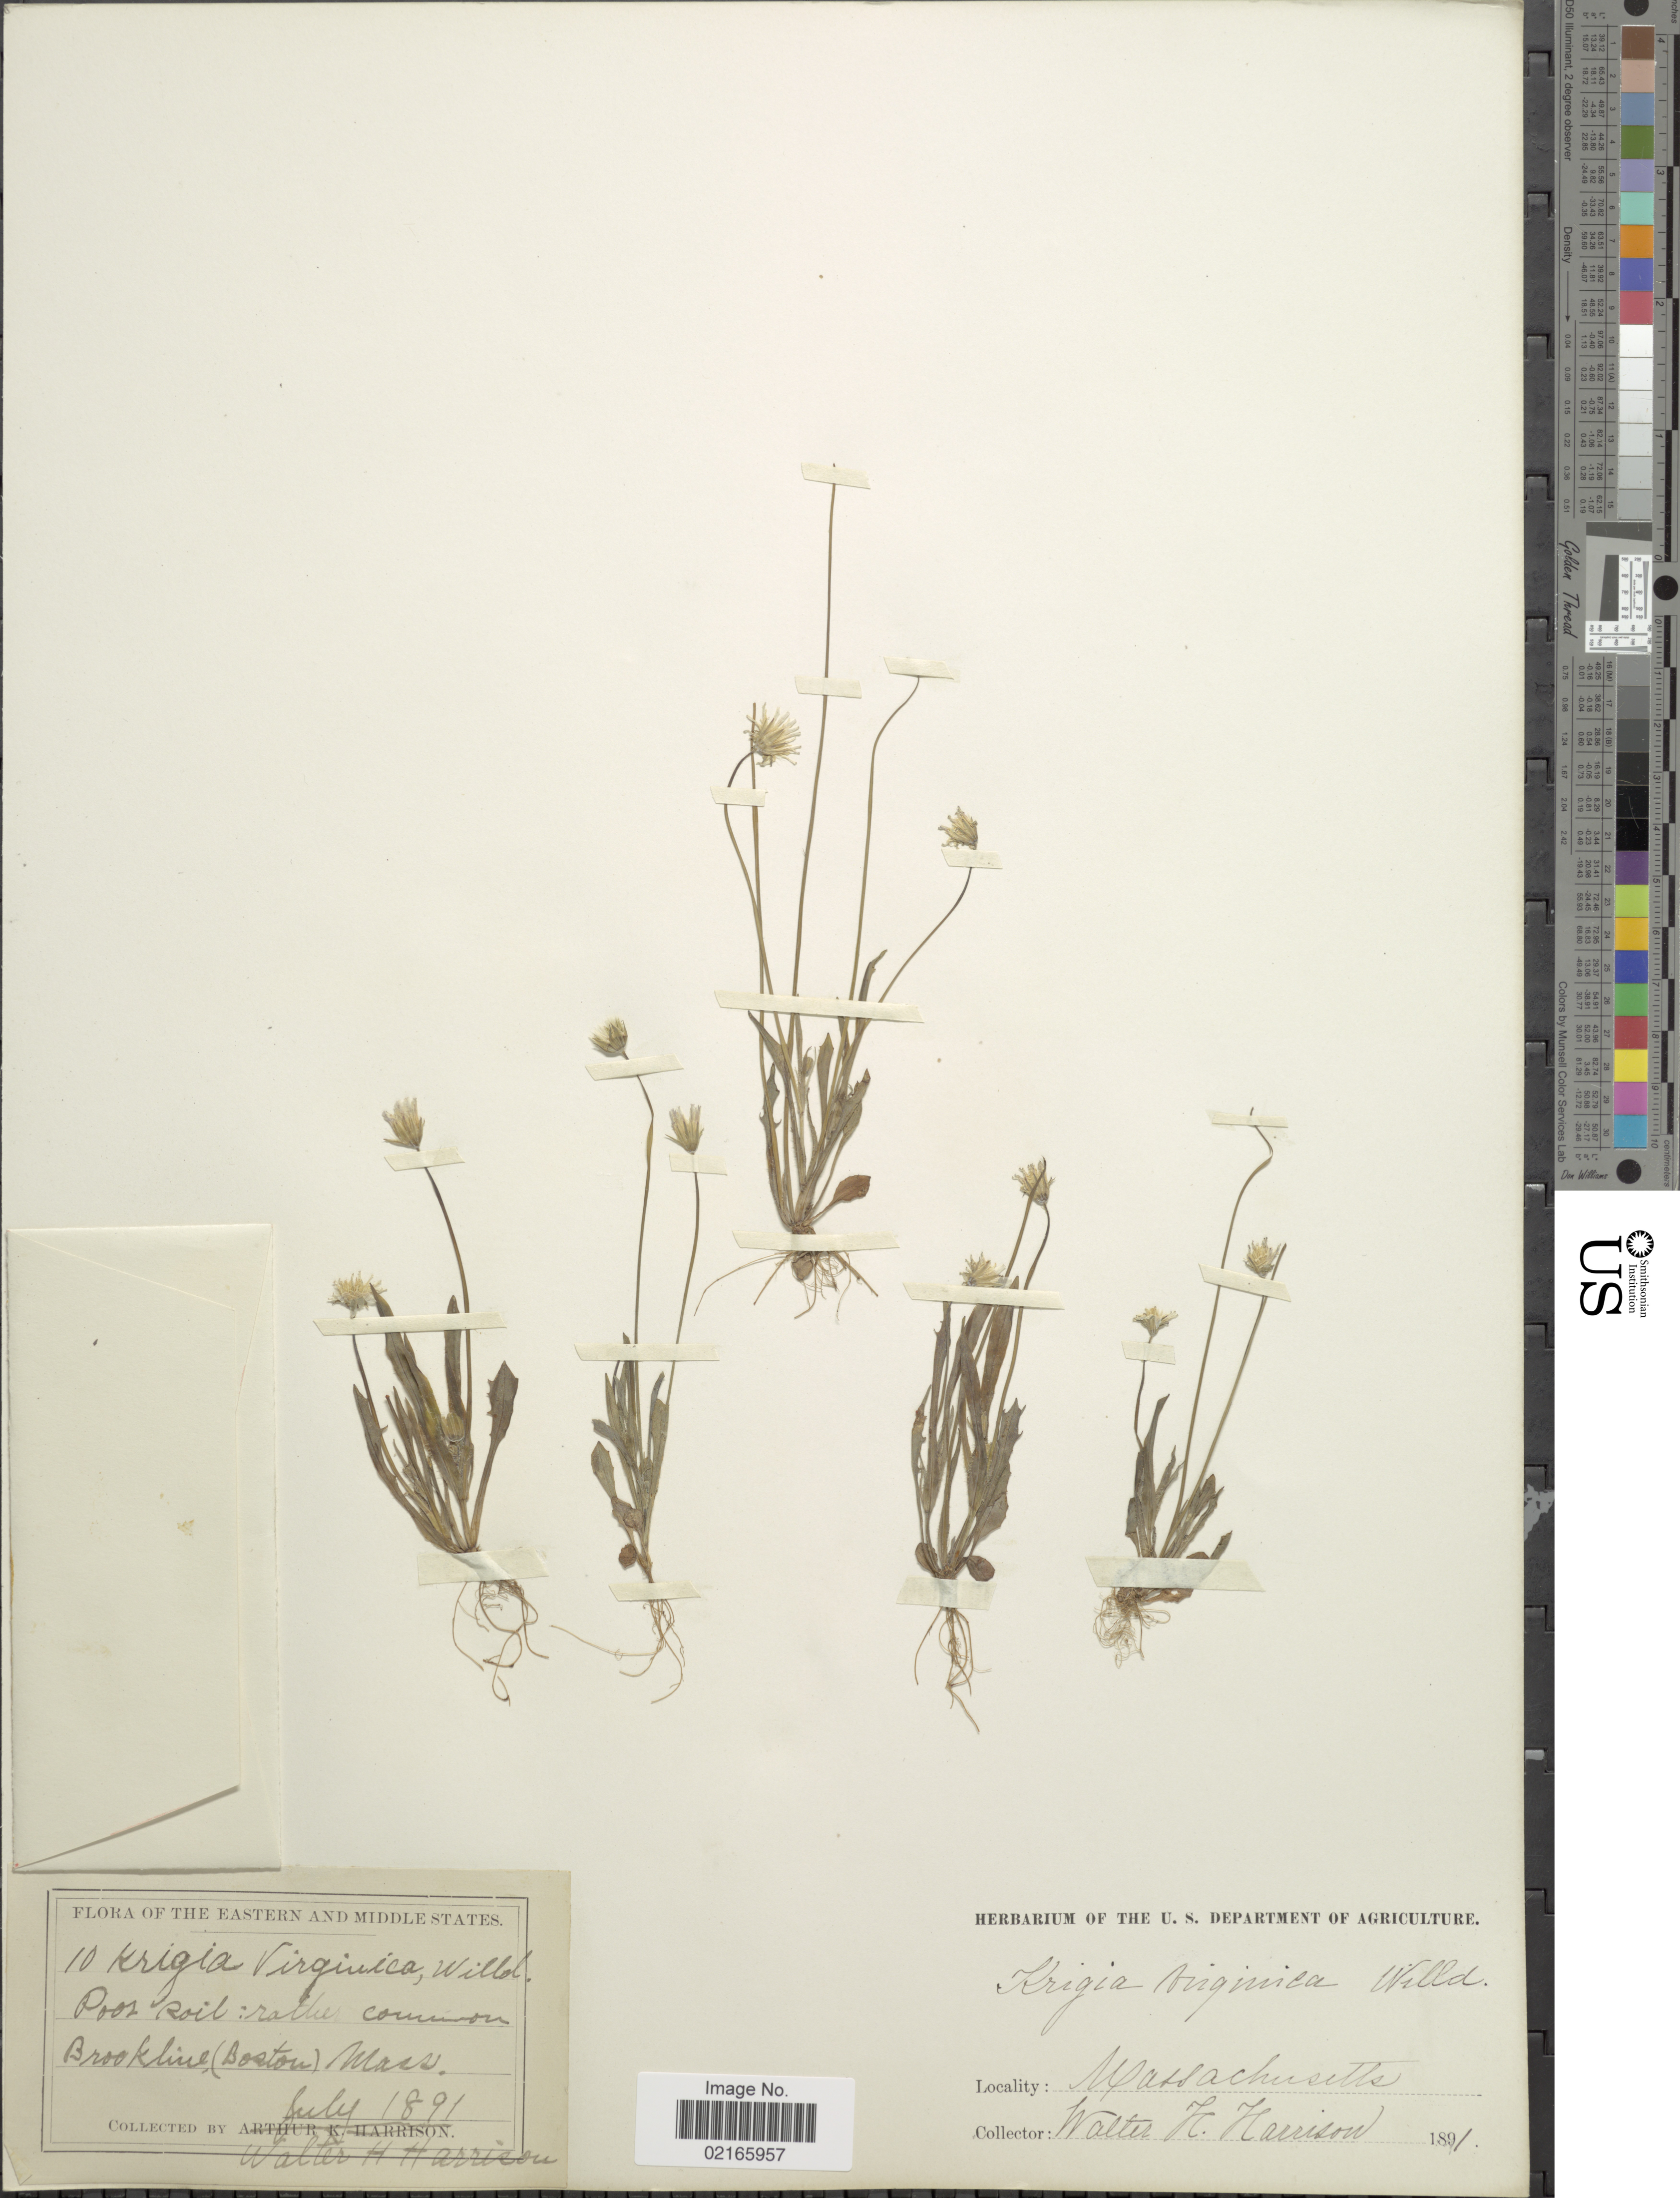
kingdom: Plantae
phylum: Tracheophyta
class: Magnoliopsida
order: Asterales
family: Asteraceae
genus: Krigia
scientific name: Krigia virginica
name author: (L.) Willd.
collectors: W. H. Harrison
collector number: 10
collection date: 1891-07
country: United States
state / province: Massachusetts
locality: Brookline (Boston)